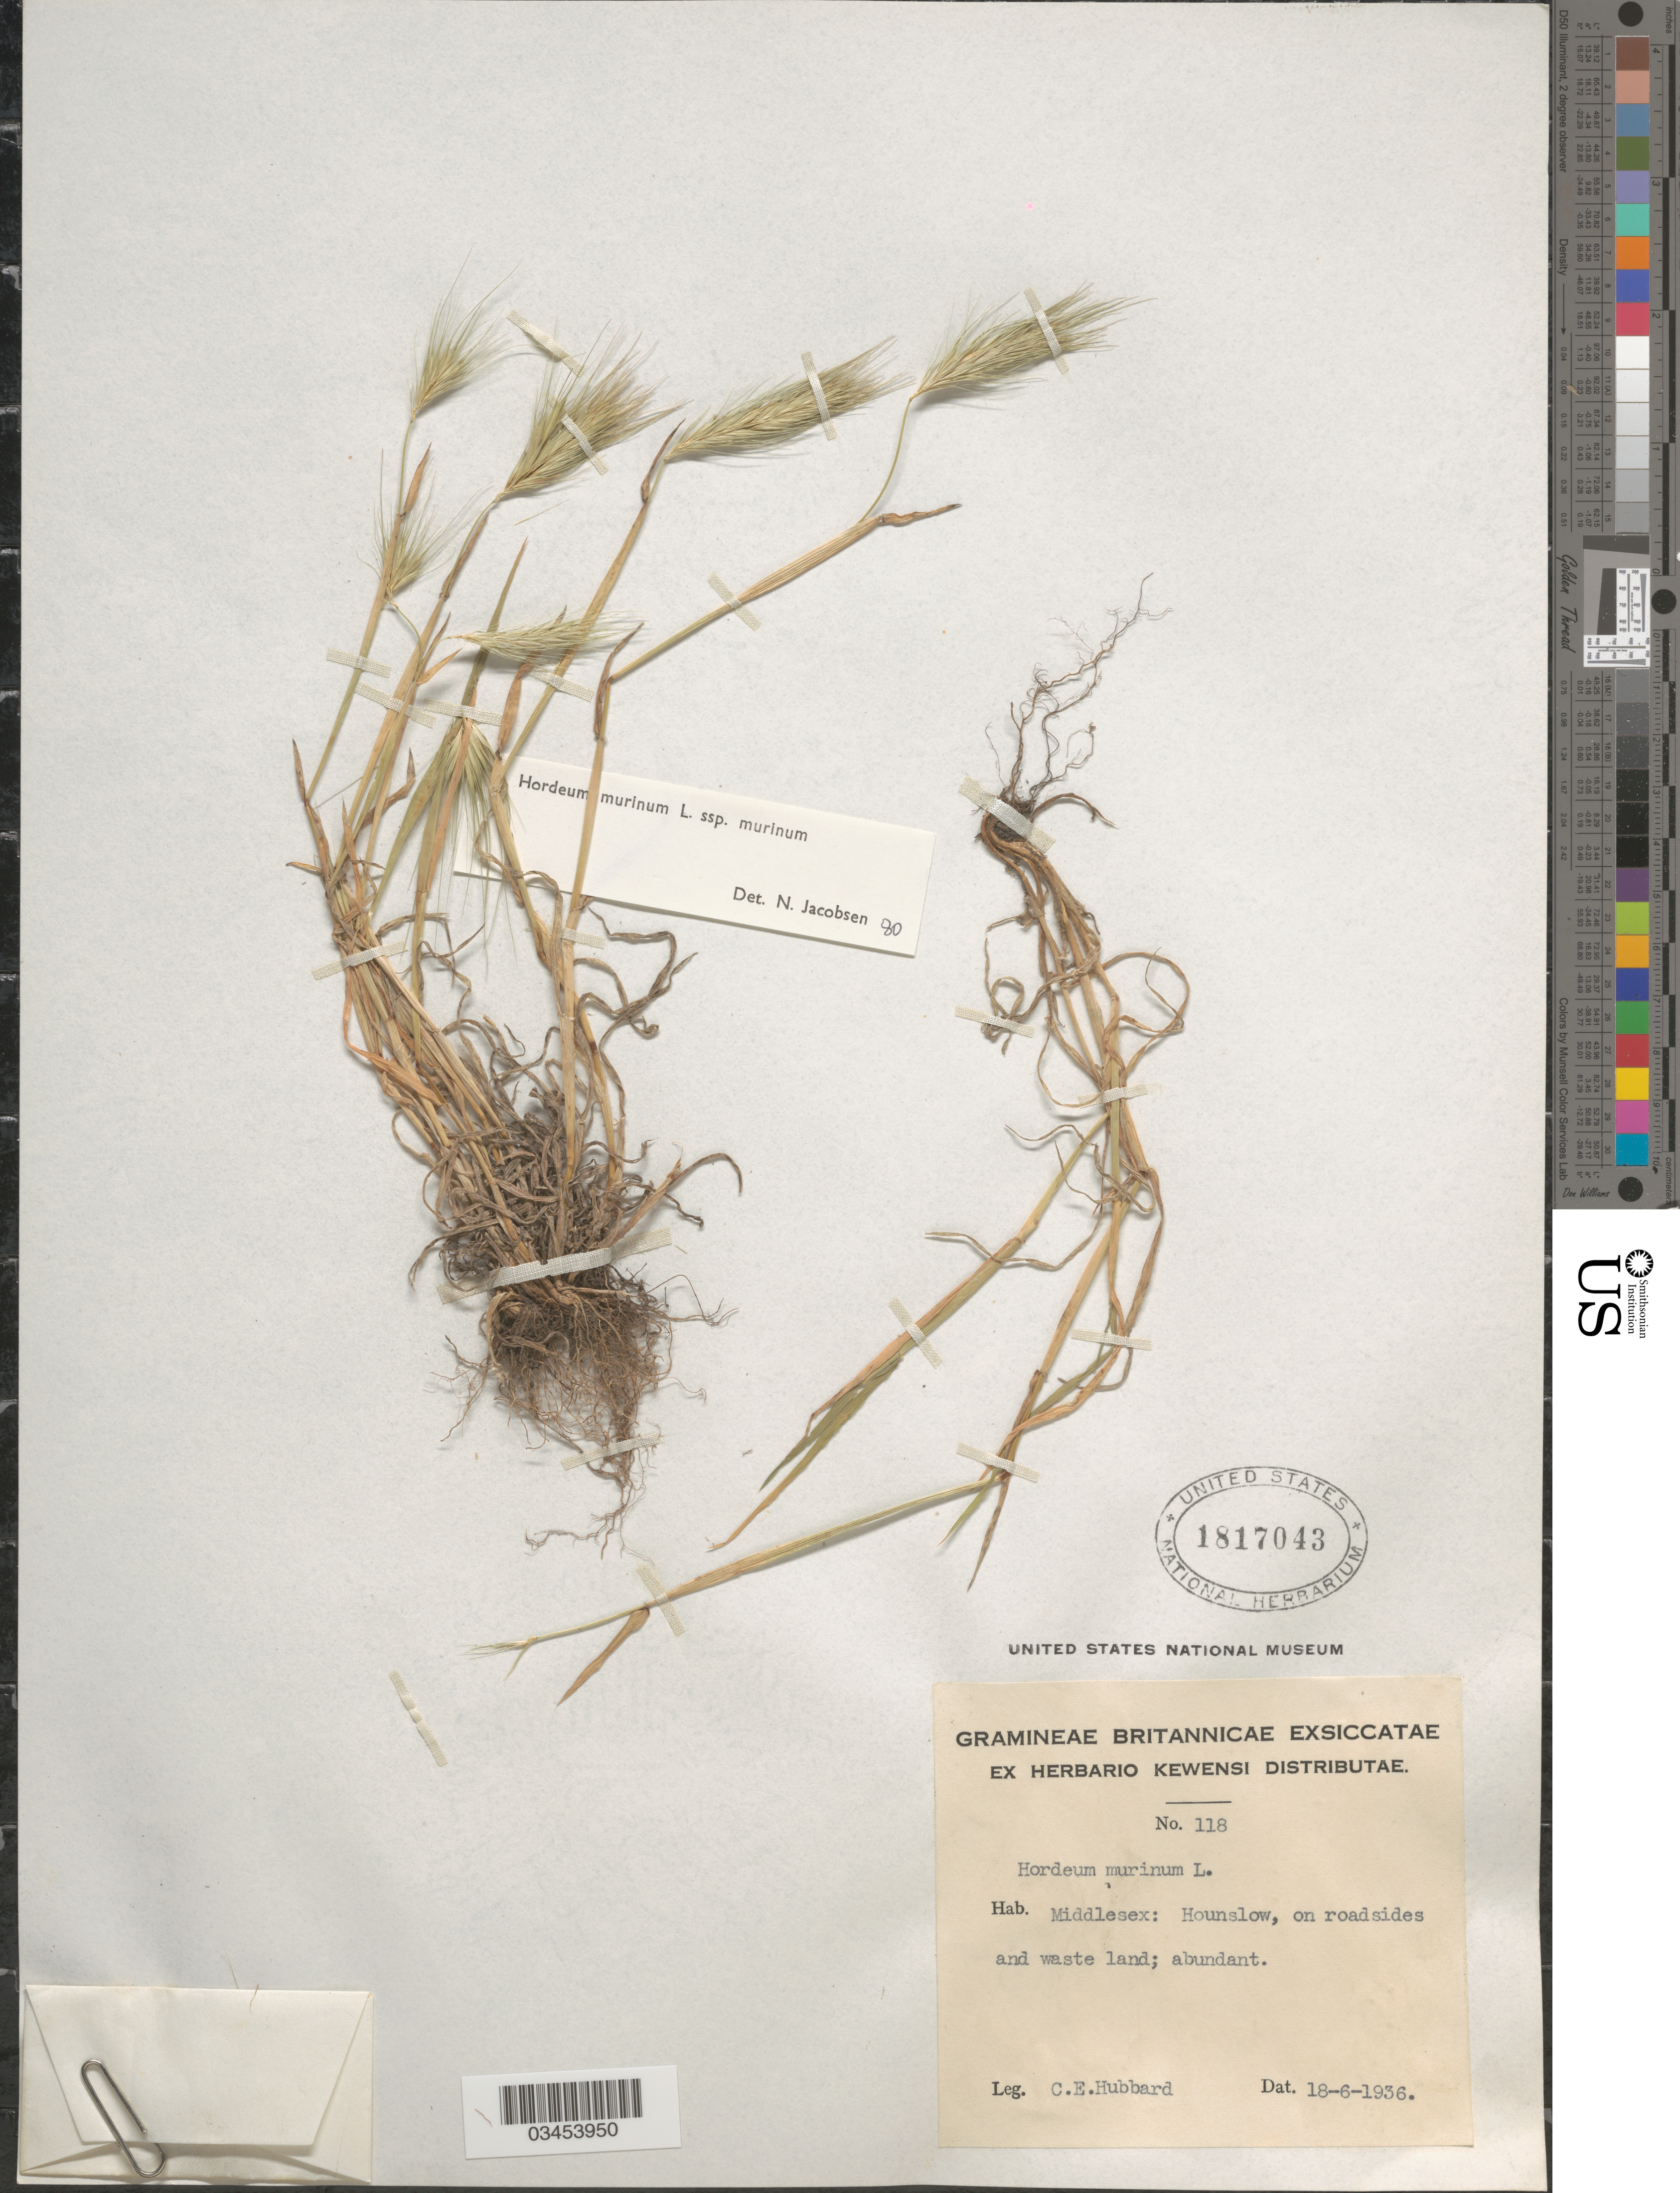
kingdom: Plantae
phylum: Tracheophyta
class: Liliopsida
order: Poales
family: Poaceae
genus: Hordeum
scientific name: Hordeum murinum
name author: L.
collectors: C. E. Hubbard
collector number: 118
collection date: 1936-06-18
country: United Kingdom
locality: Britannicae. Middlesex: Hounslow, on roadsides and waste land.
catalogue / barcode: US 1817043